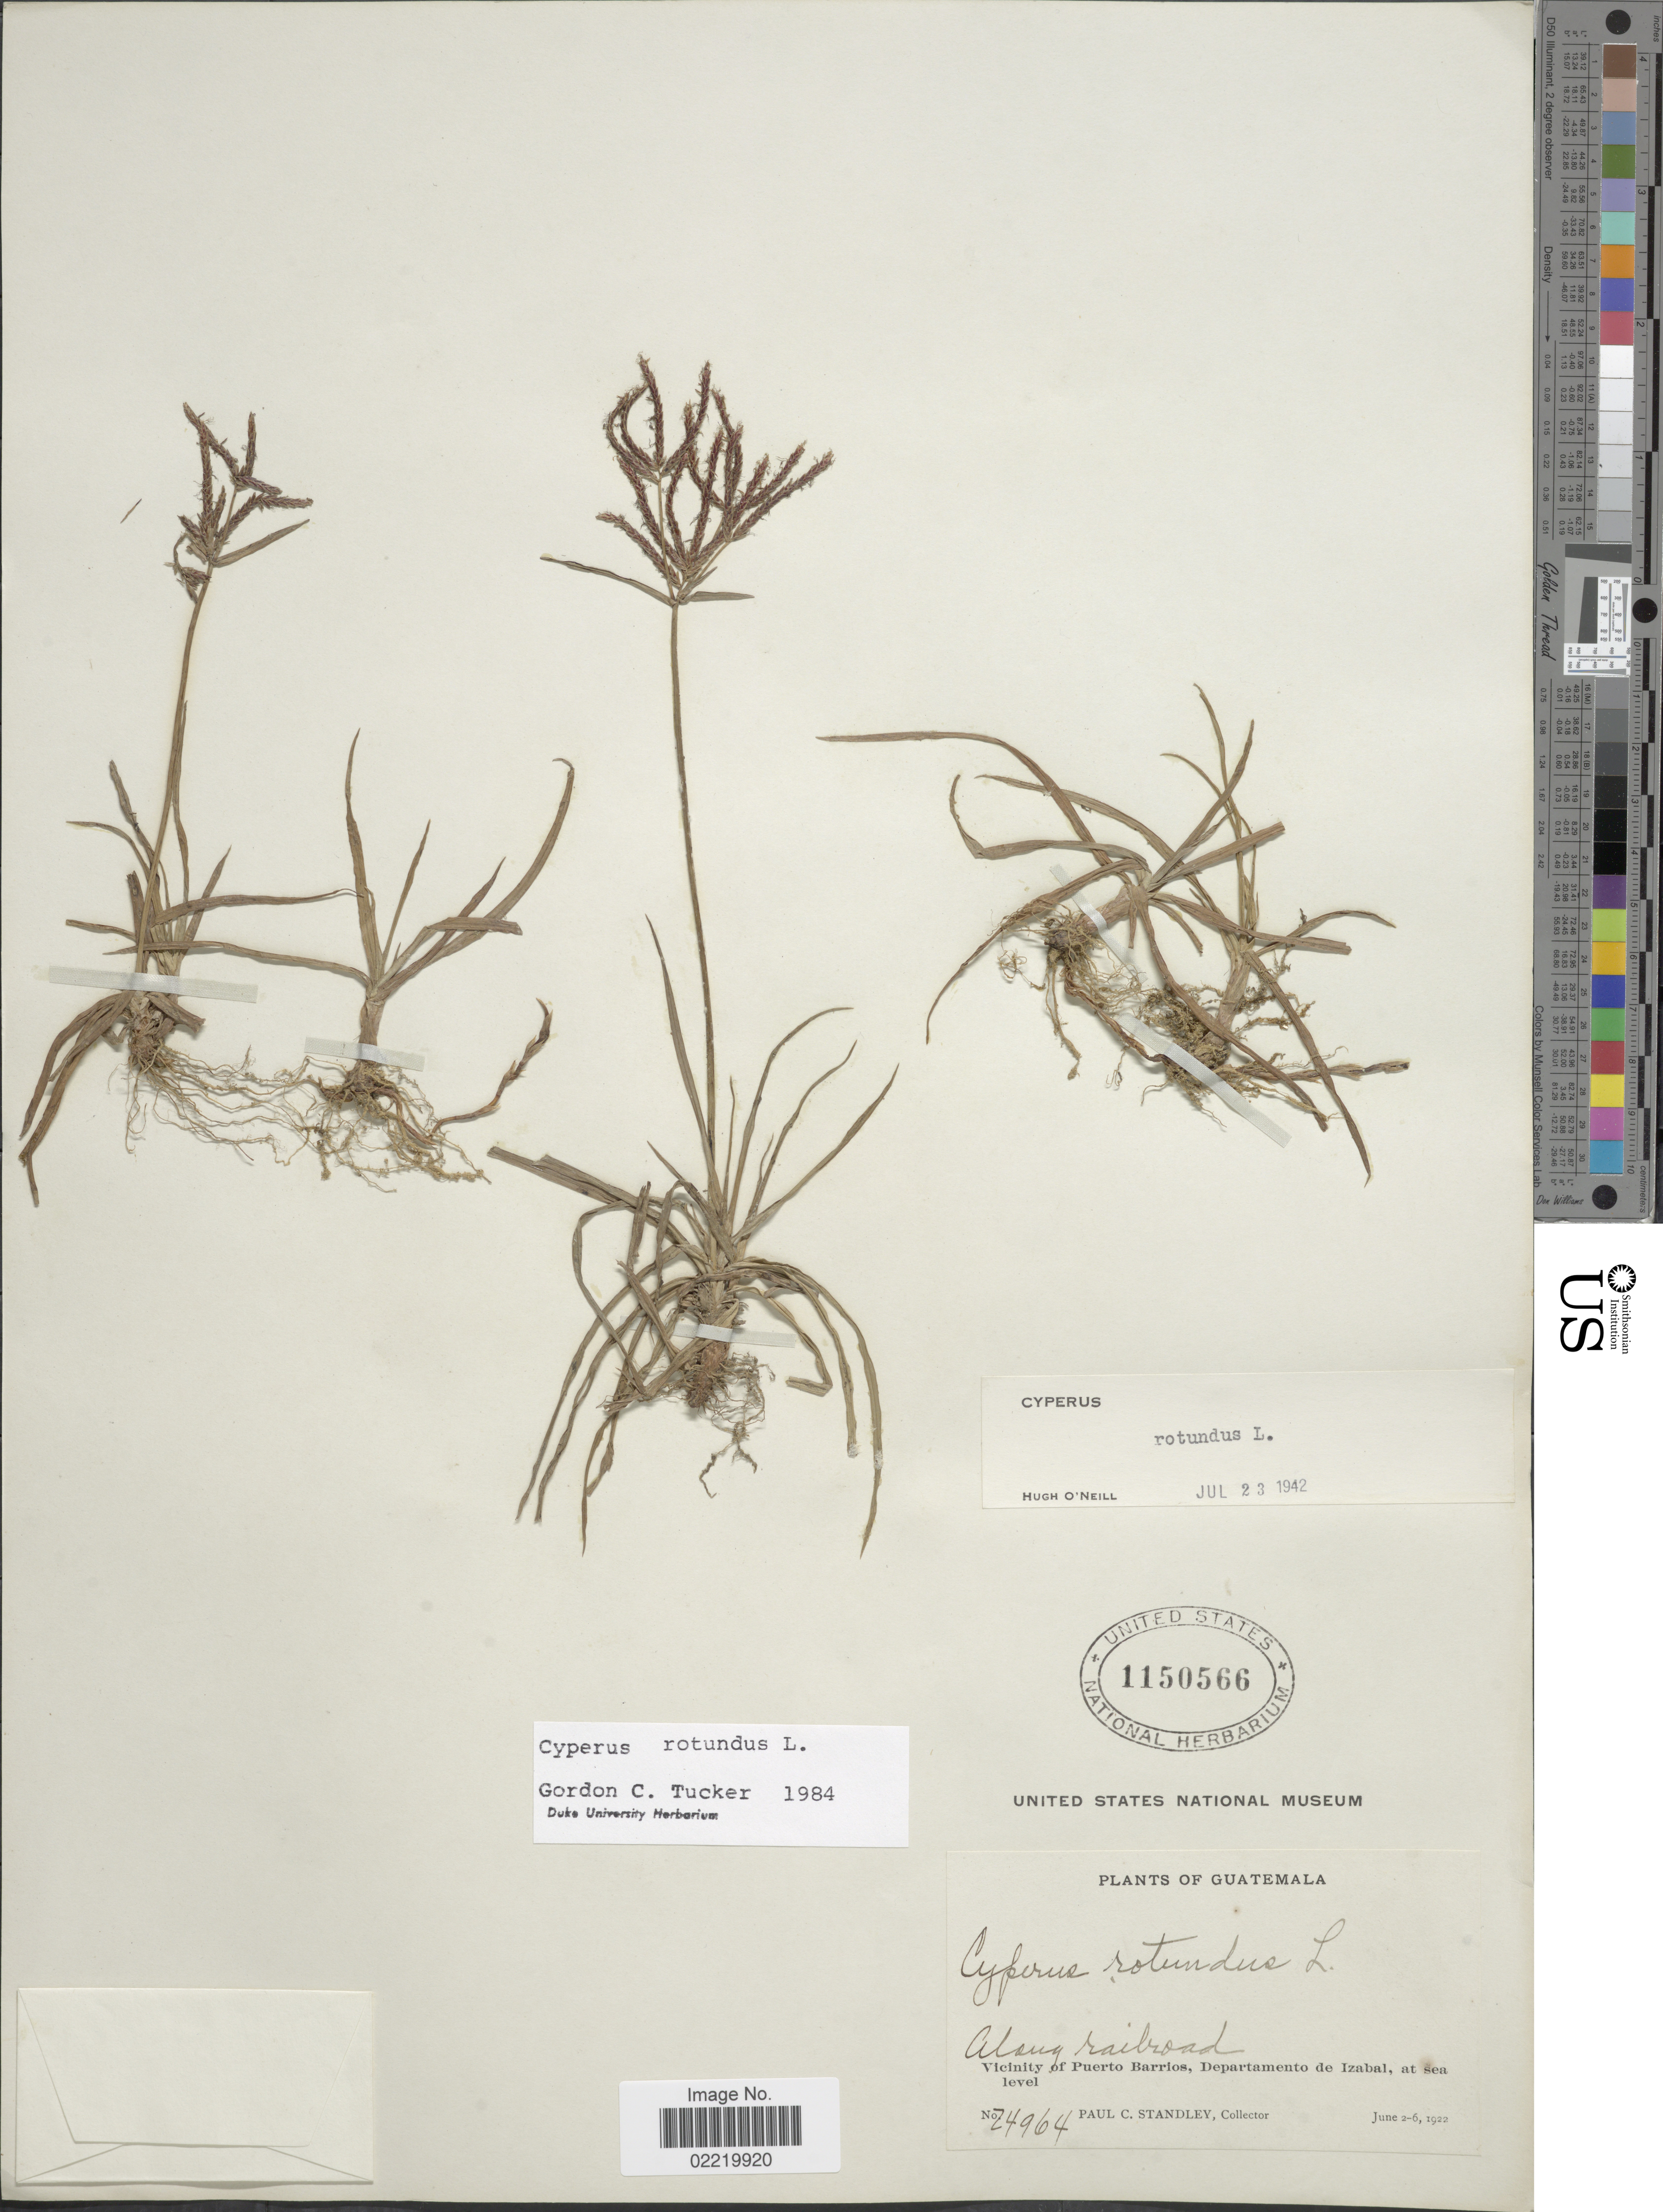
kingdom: Plantae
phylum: Tracheophyta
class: Liliopsida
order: Poales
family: Cyperaceae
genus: Cyperus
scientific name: Cyperus rotundus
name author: L.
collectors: P. C. Standley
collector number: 24964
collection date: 1922-06-02/1922-06-06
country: Guatemala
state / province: Izabal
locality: Along railroad, vicinity of Puerto Barrios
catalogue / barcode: US 1150566